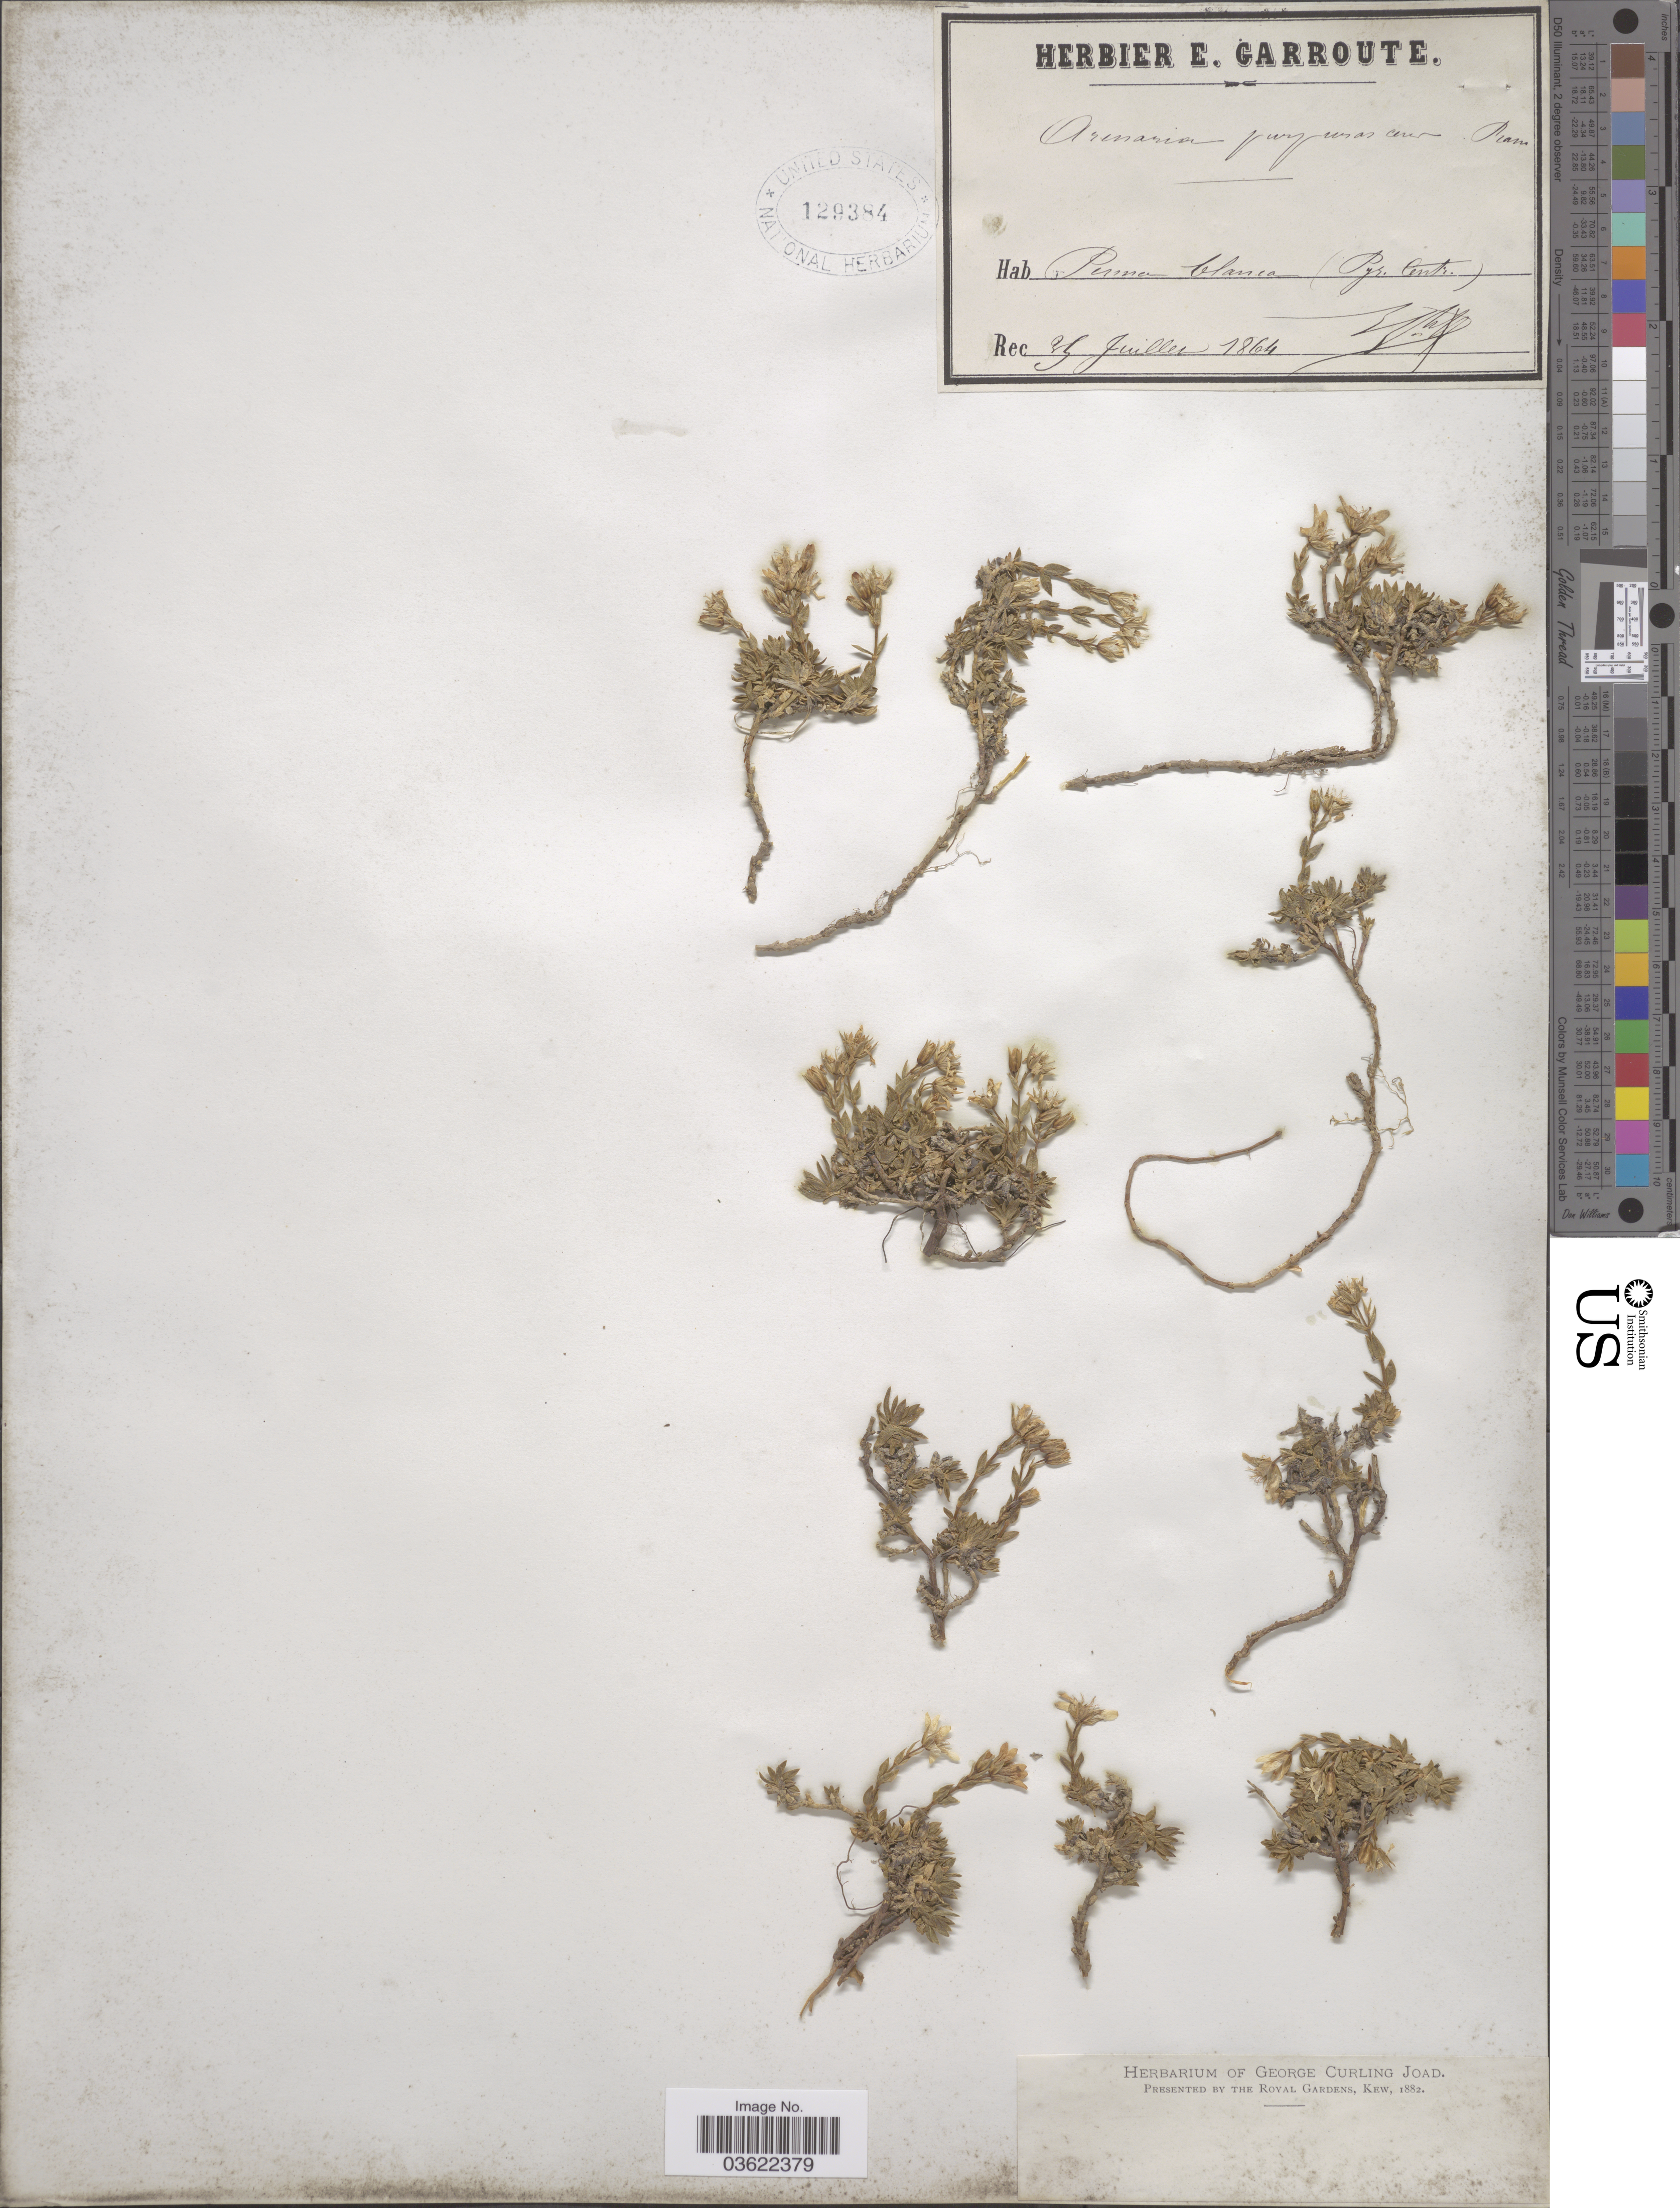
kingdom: Plantae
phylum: Tracheophyta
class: Magnoliopsida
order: Caryophyllales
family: Caryophyllaceae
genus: Arenaria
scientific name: Arenaria purpurascens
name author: Ramond ex DC.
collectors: E. Garroute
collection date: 1864-07-25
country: Spain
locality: Penna Blanca (Pyr. Centr.).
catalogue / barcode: US 129384